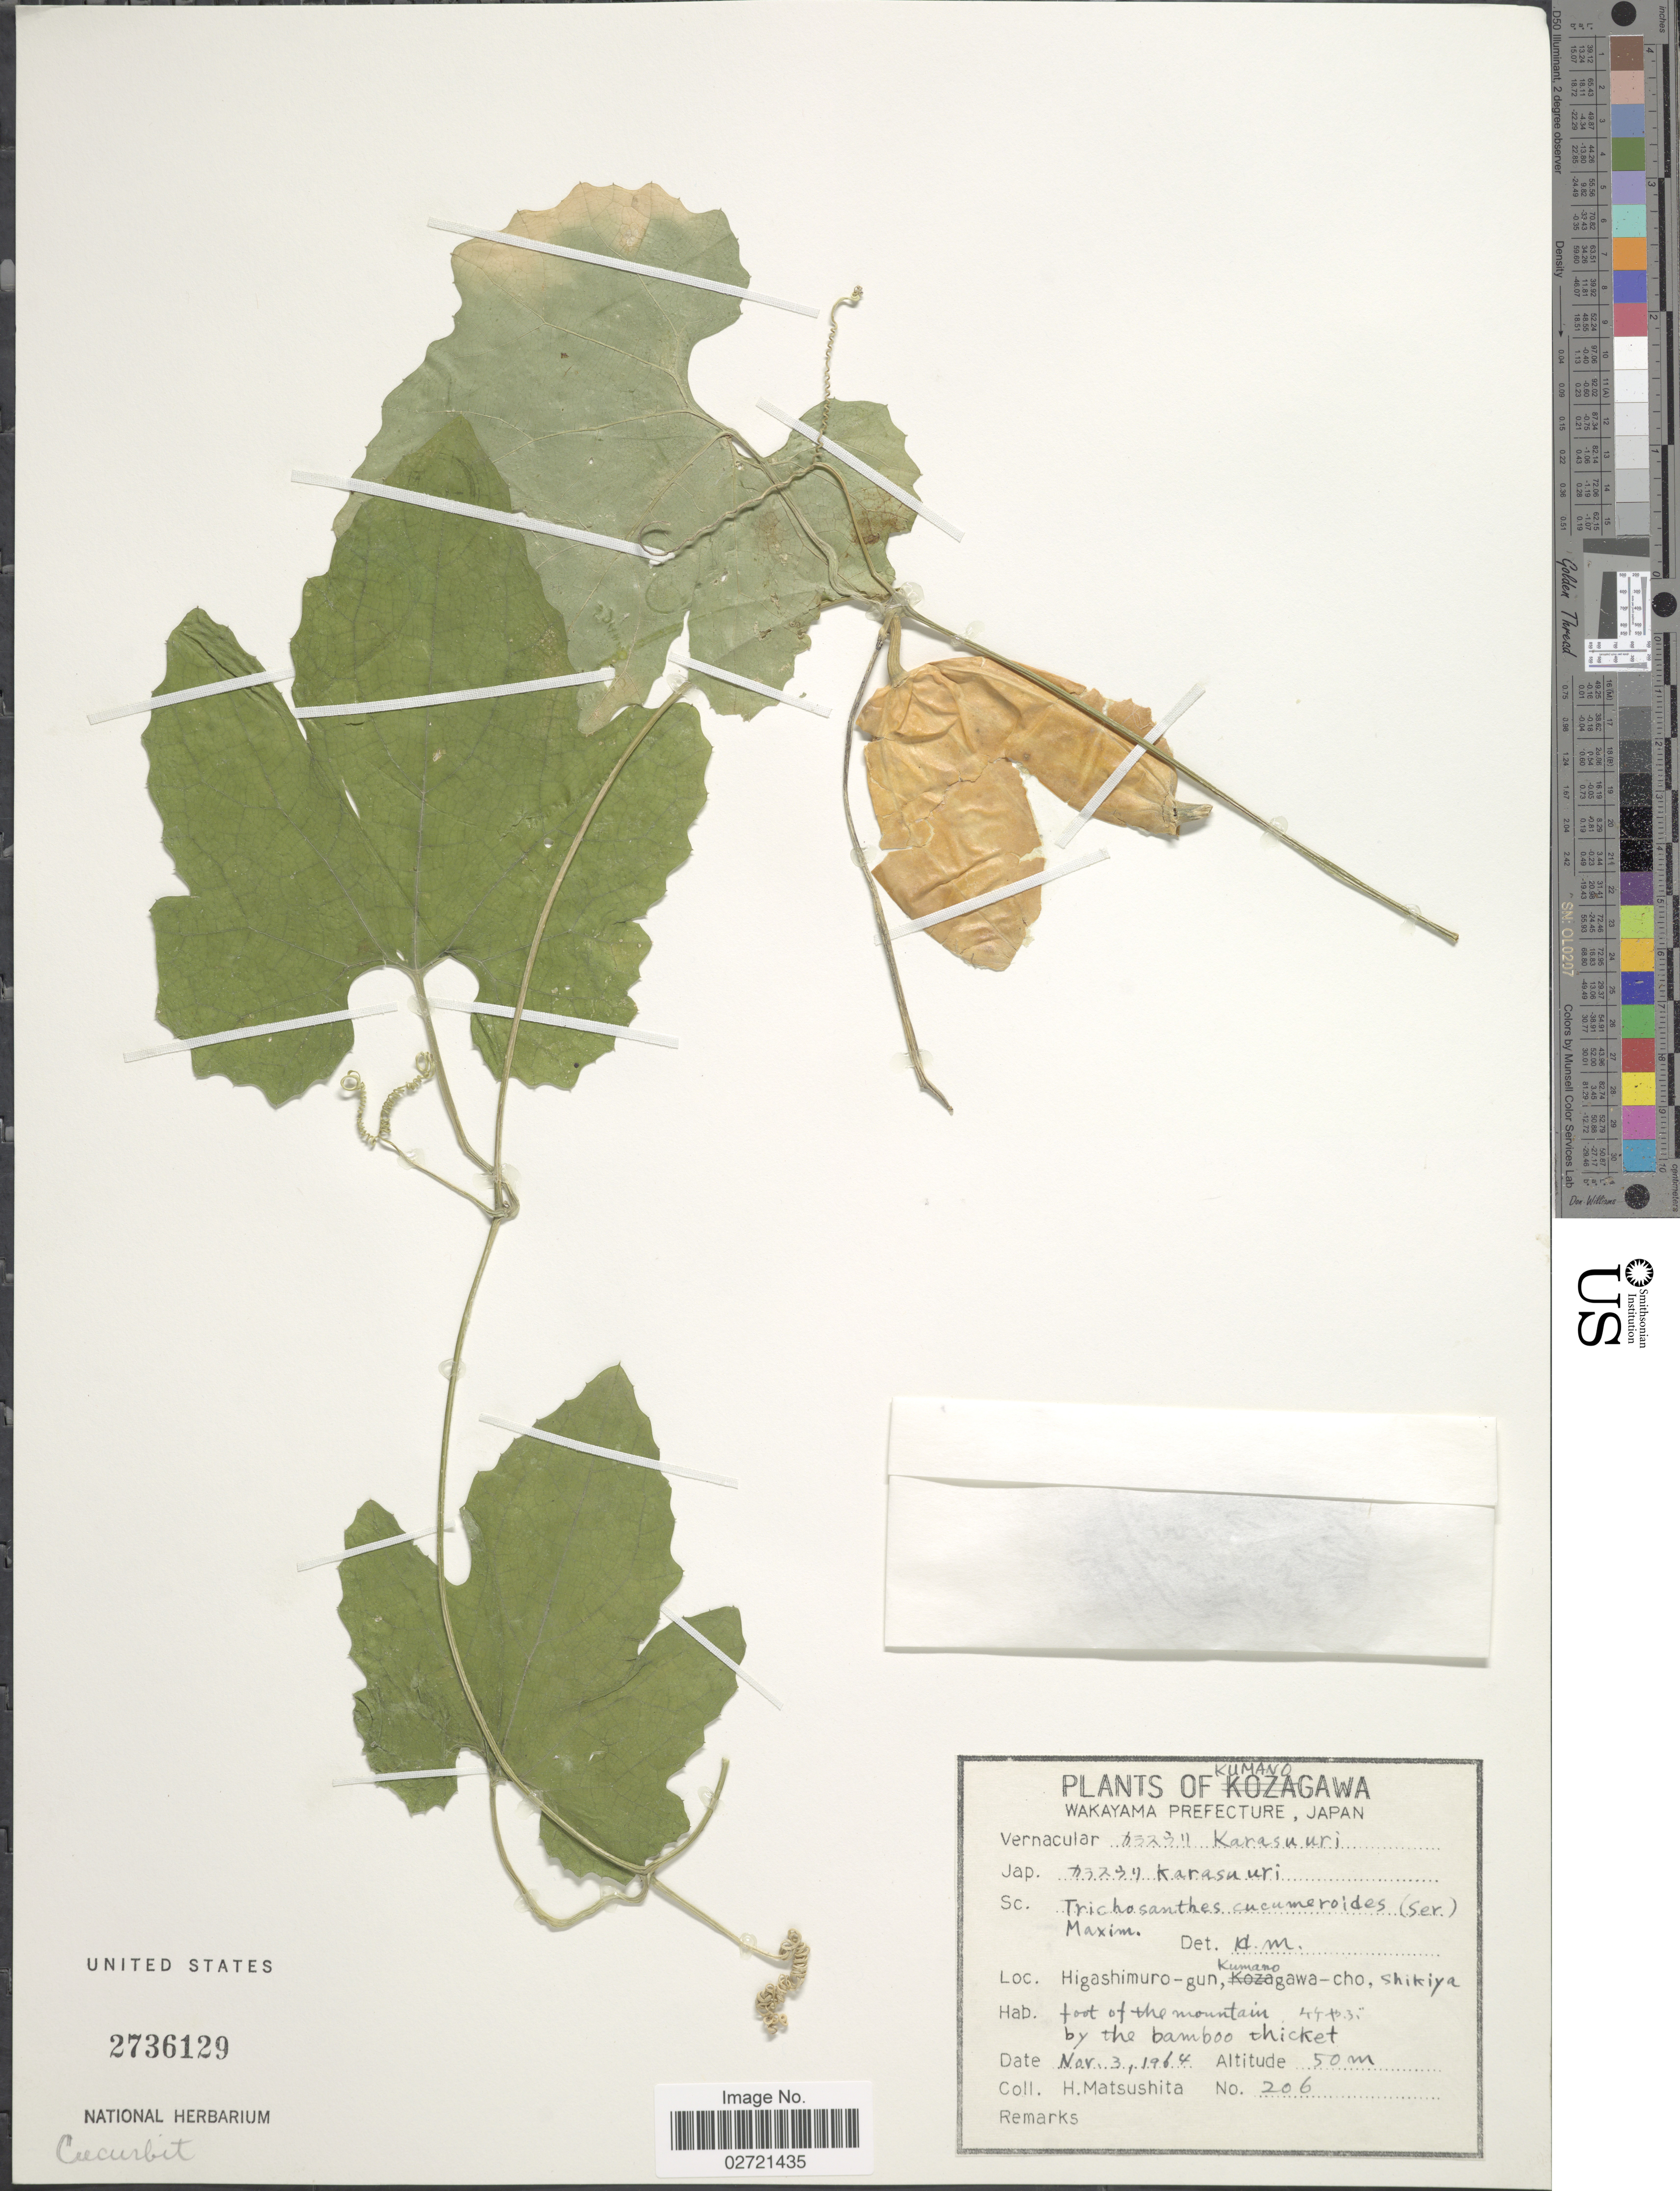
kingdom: Plantae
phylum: Tracheophyta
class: Magnoliopsida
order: Cucurbitales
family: Cucurbitaceae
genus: Trichosanthes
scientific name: Trichosanthes cucumeroides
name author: (Ser.) Maxim. ex Franch. & Sav.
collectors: H. Matsushita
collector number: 206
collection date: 1964-11-03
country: Japan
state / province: Wakayama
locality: Kumano, Wakayama Prefecture, Japan, Higashimuro-gun, Kumanogawa-cho, Shikiya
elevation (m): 50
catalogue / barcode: US 2736129